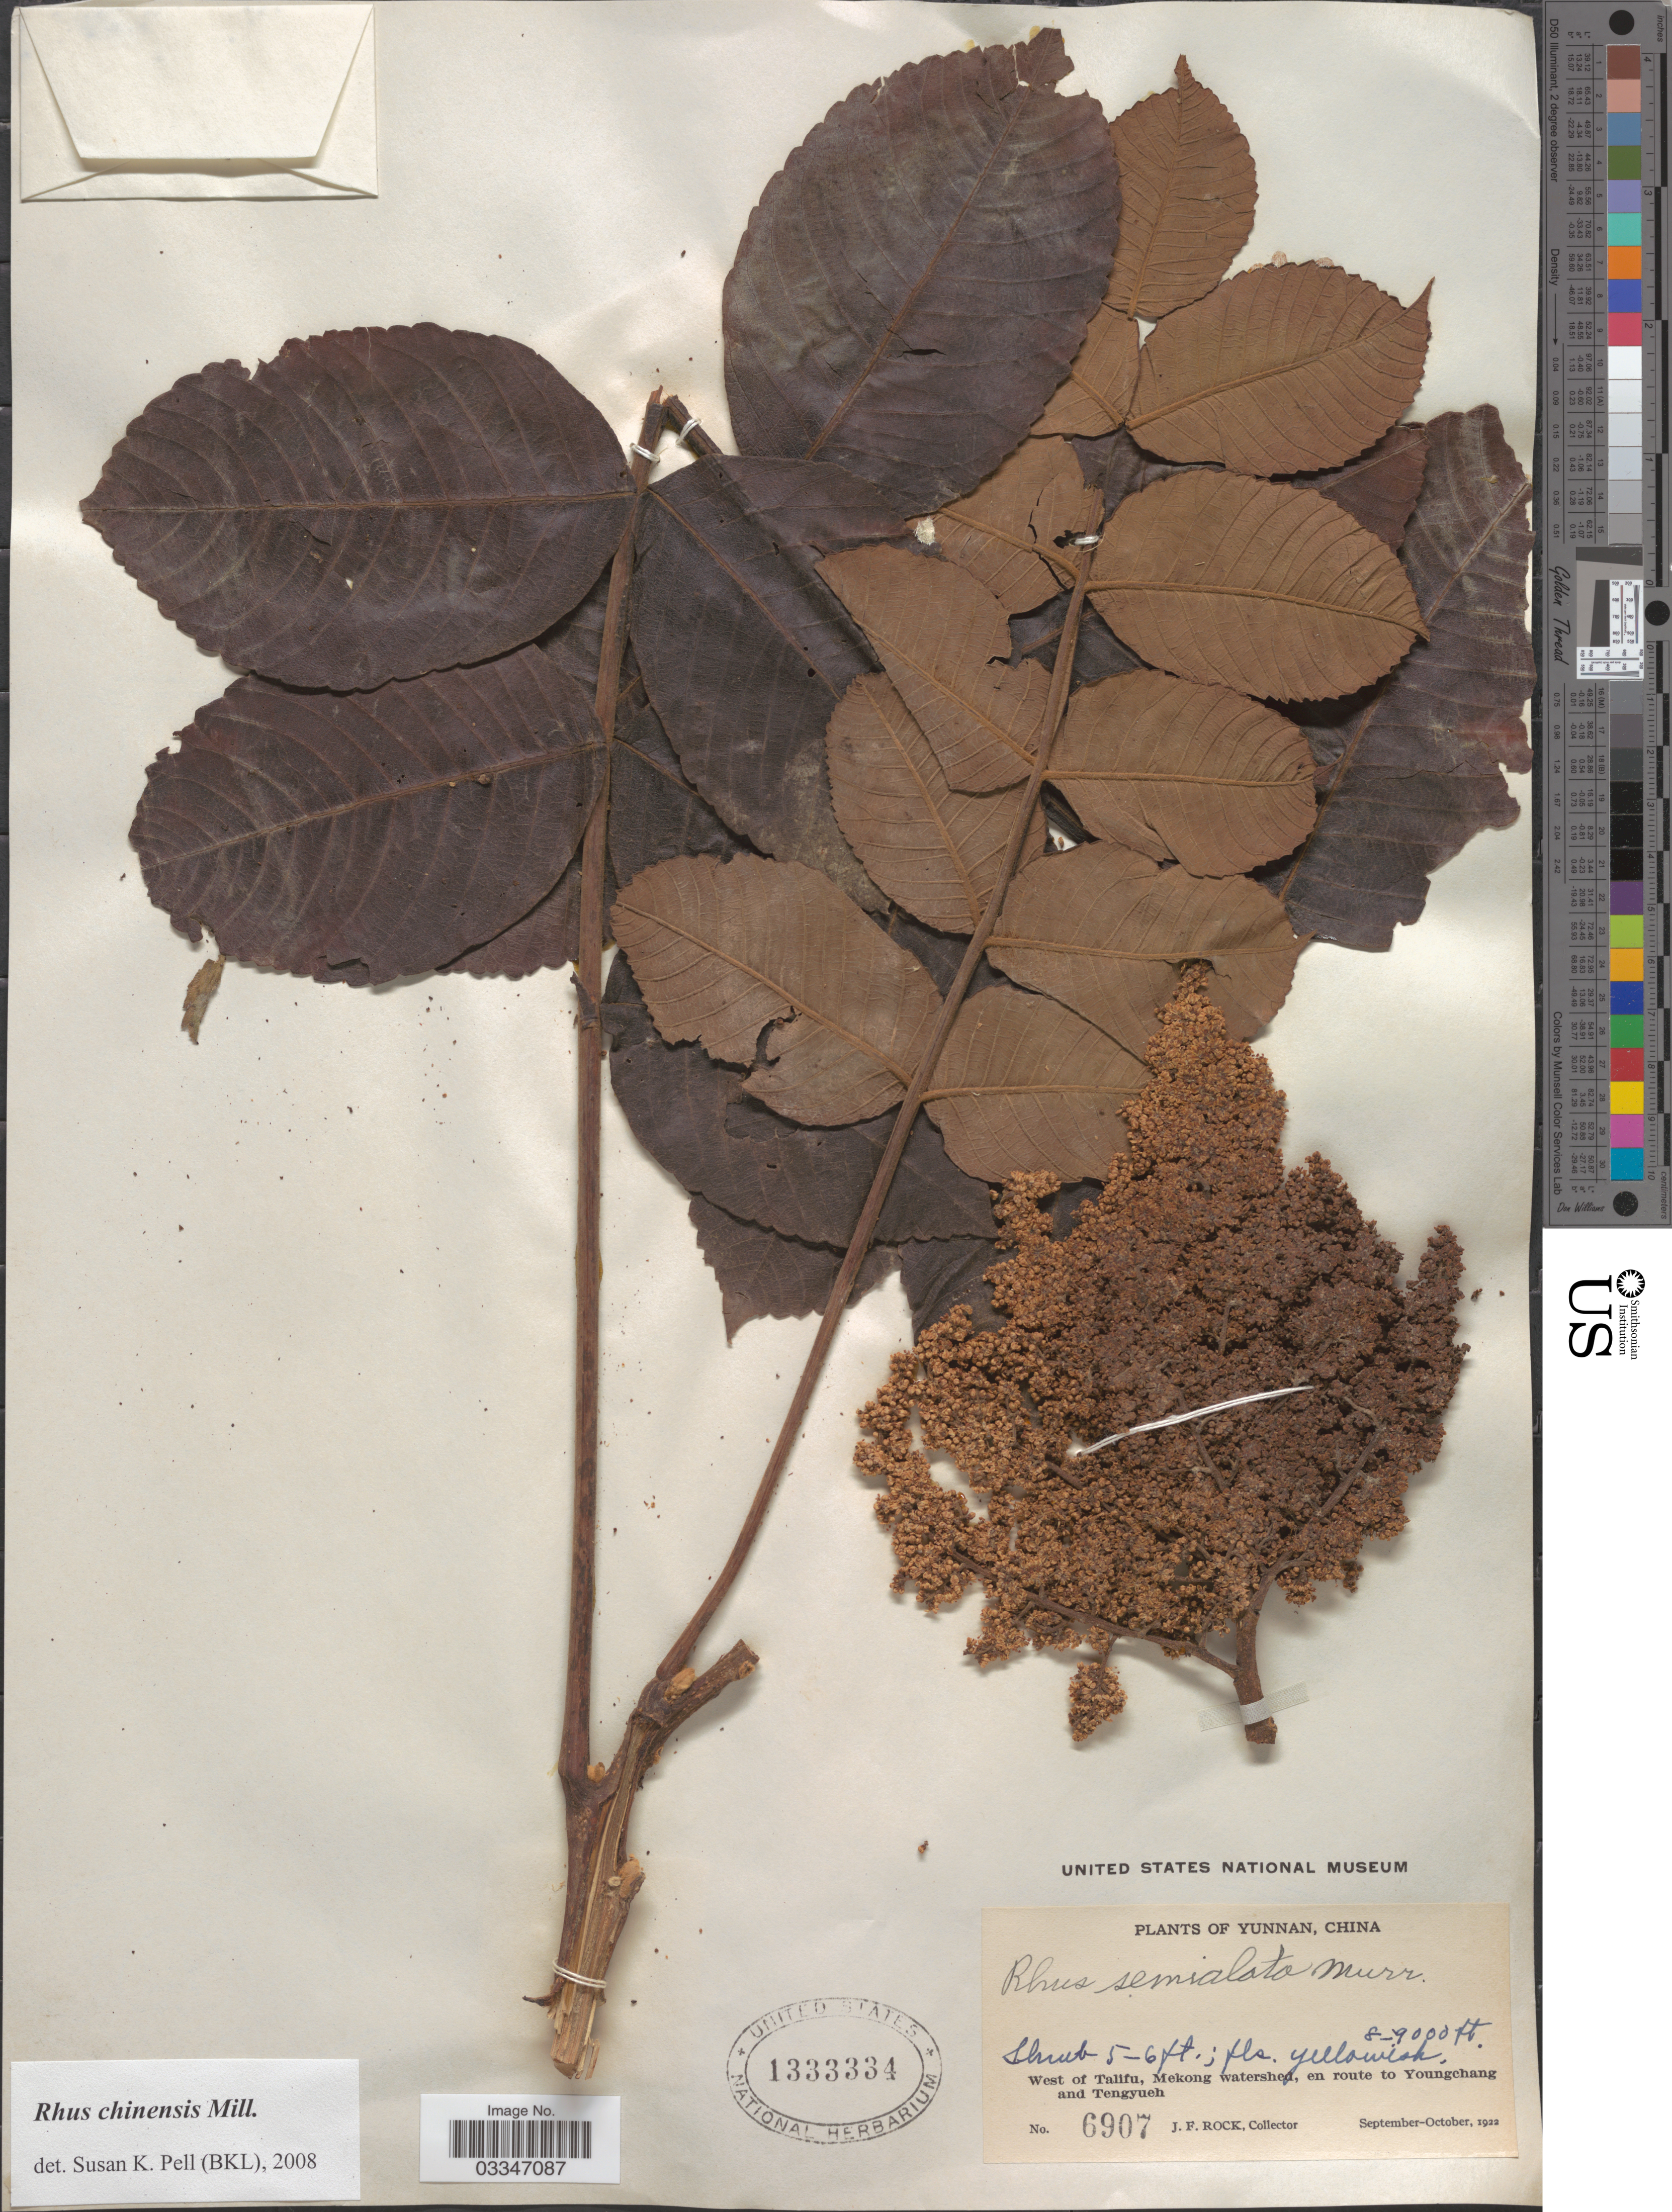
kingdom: Plantae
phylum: Tracheophyta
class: Magnoliopsida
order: Sapindales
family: Anacardiaceae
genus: Rhus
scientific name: Rhus chinensis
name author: Mill.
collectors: J. Rock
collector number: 6907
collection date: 1922-09/1922-10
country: China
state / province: Yunnan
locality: West of Talifu, Mekong watershed, en route to Youngchang and Tengyueh.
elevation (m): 2438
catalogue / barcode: US 1333334